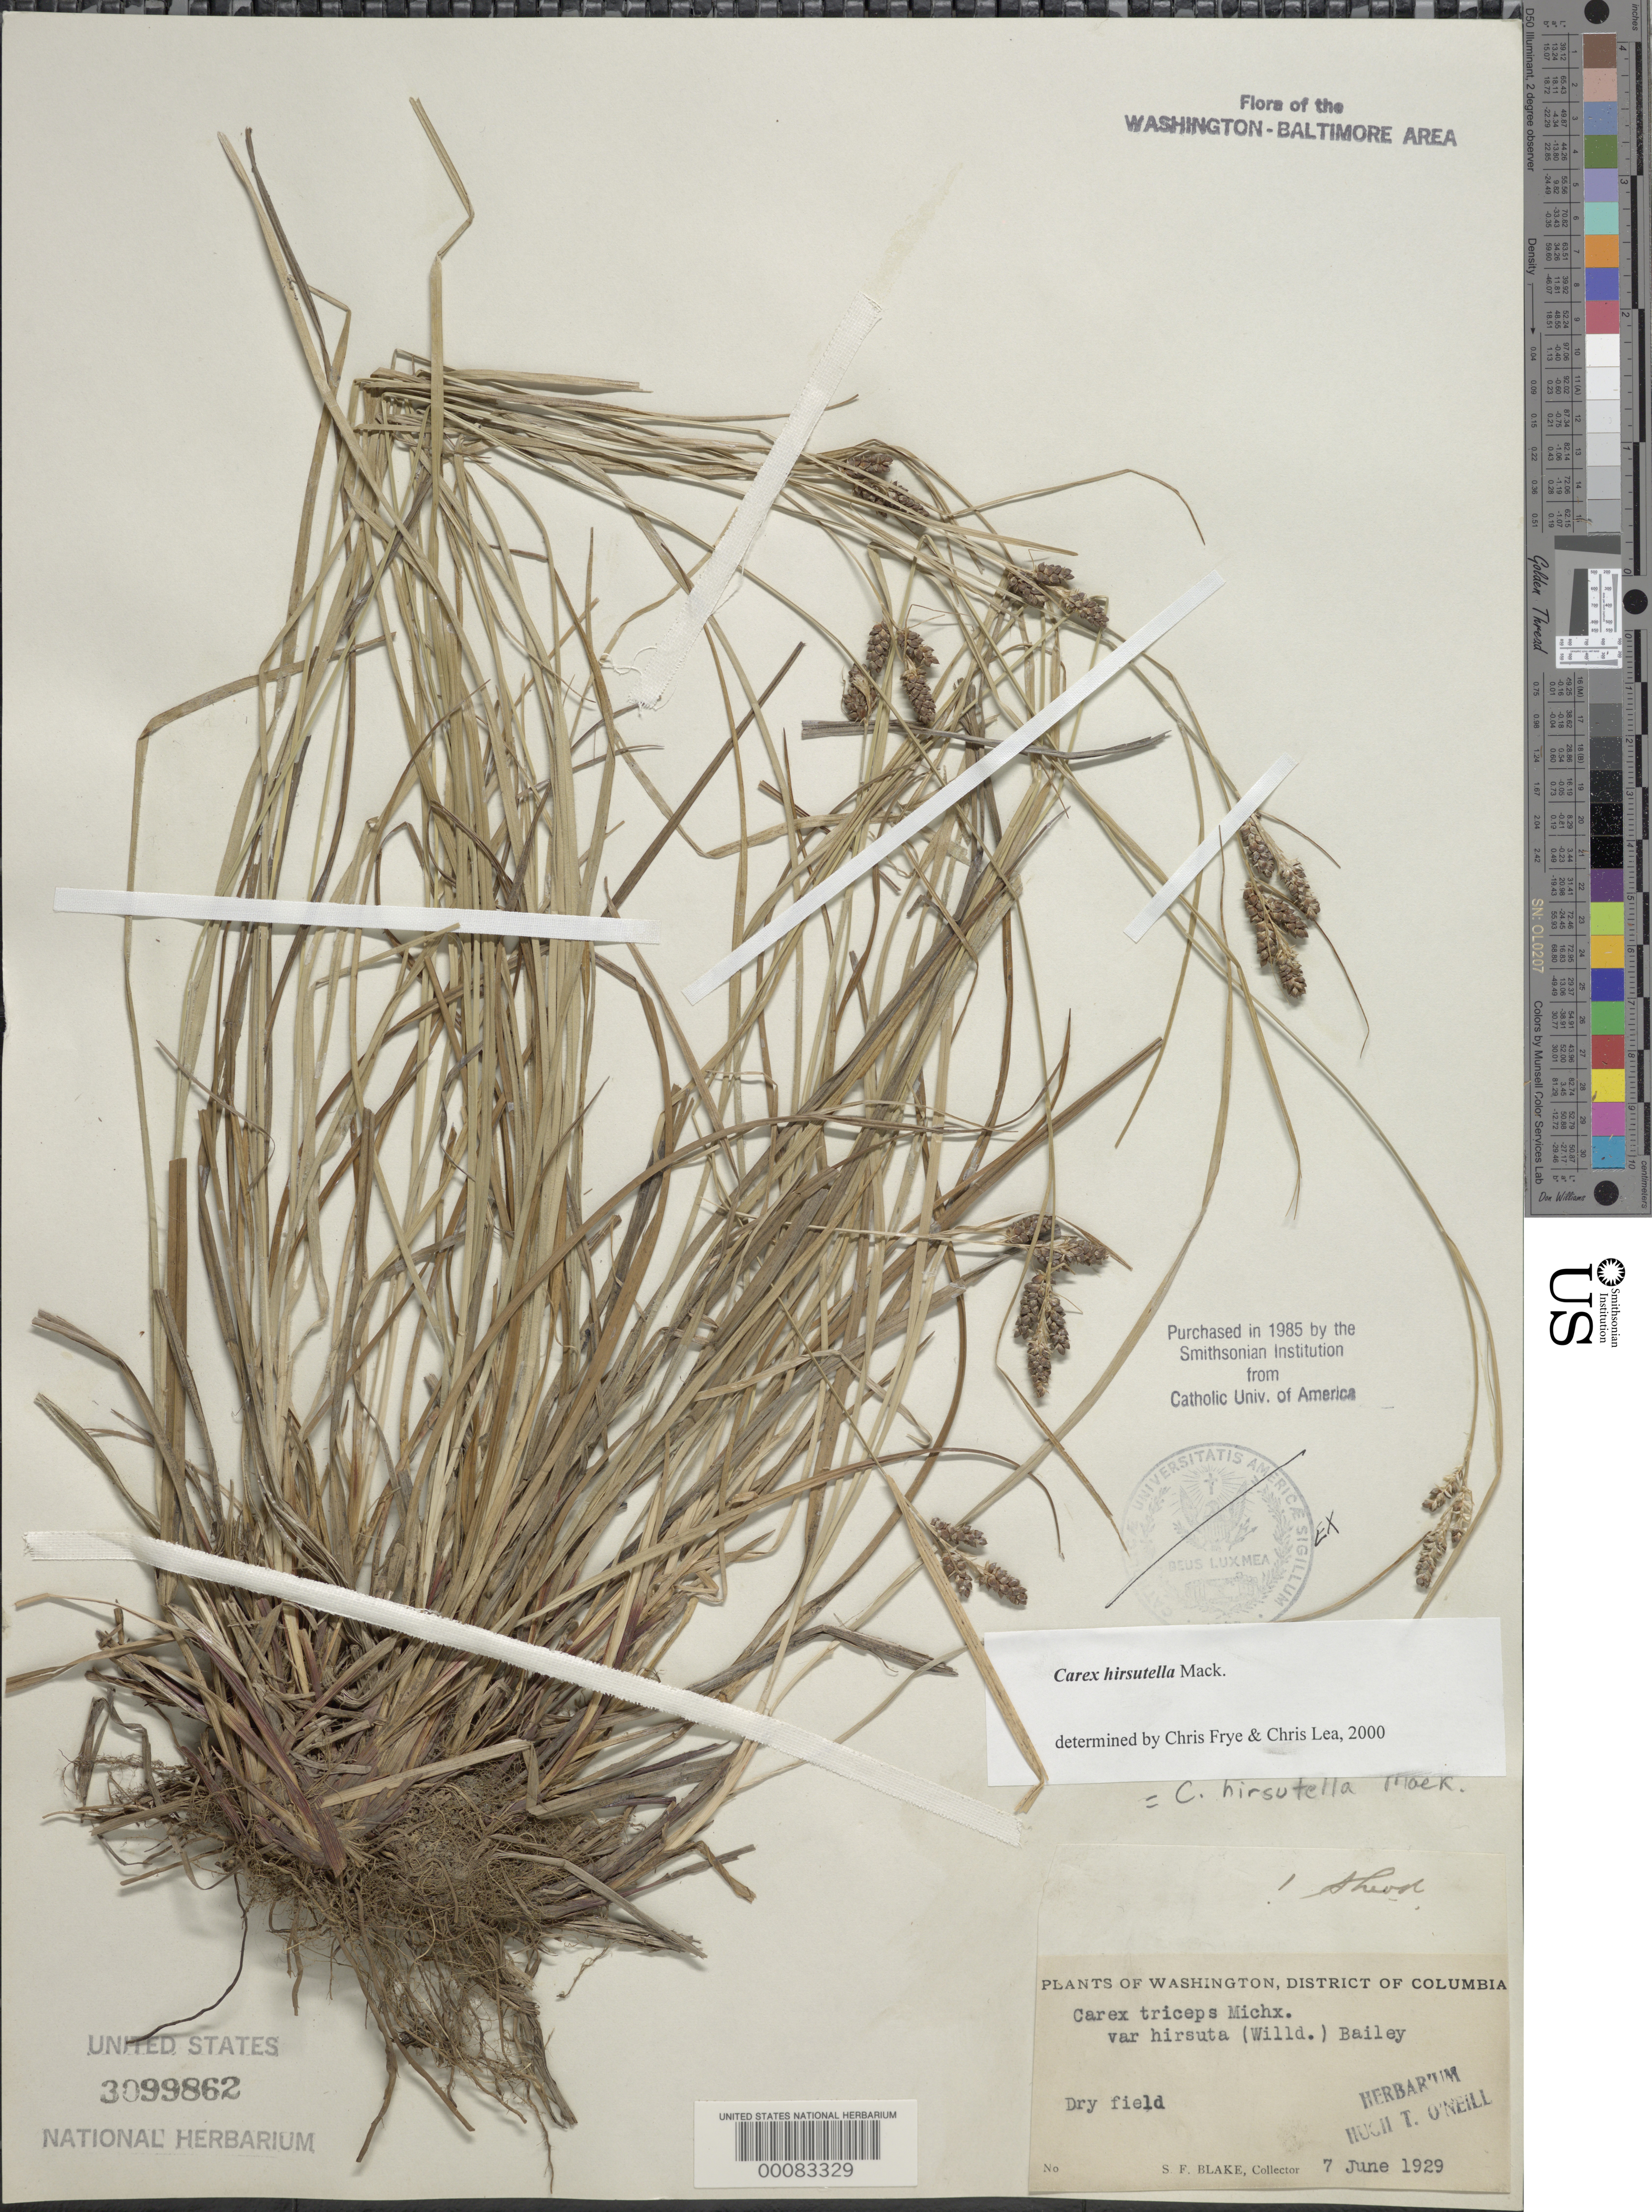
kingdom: Plantae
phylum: Tracheophyta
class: Liliopsida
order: Poales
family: Cyperaceae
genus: Carex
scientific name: Carex hirsutella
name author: Mack.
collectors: S. Blake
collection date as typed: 07 Jun 1929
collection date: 1929-06-07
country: United States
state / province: District of Columbia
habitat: Dry fields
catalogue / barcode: US 3099862